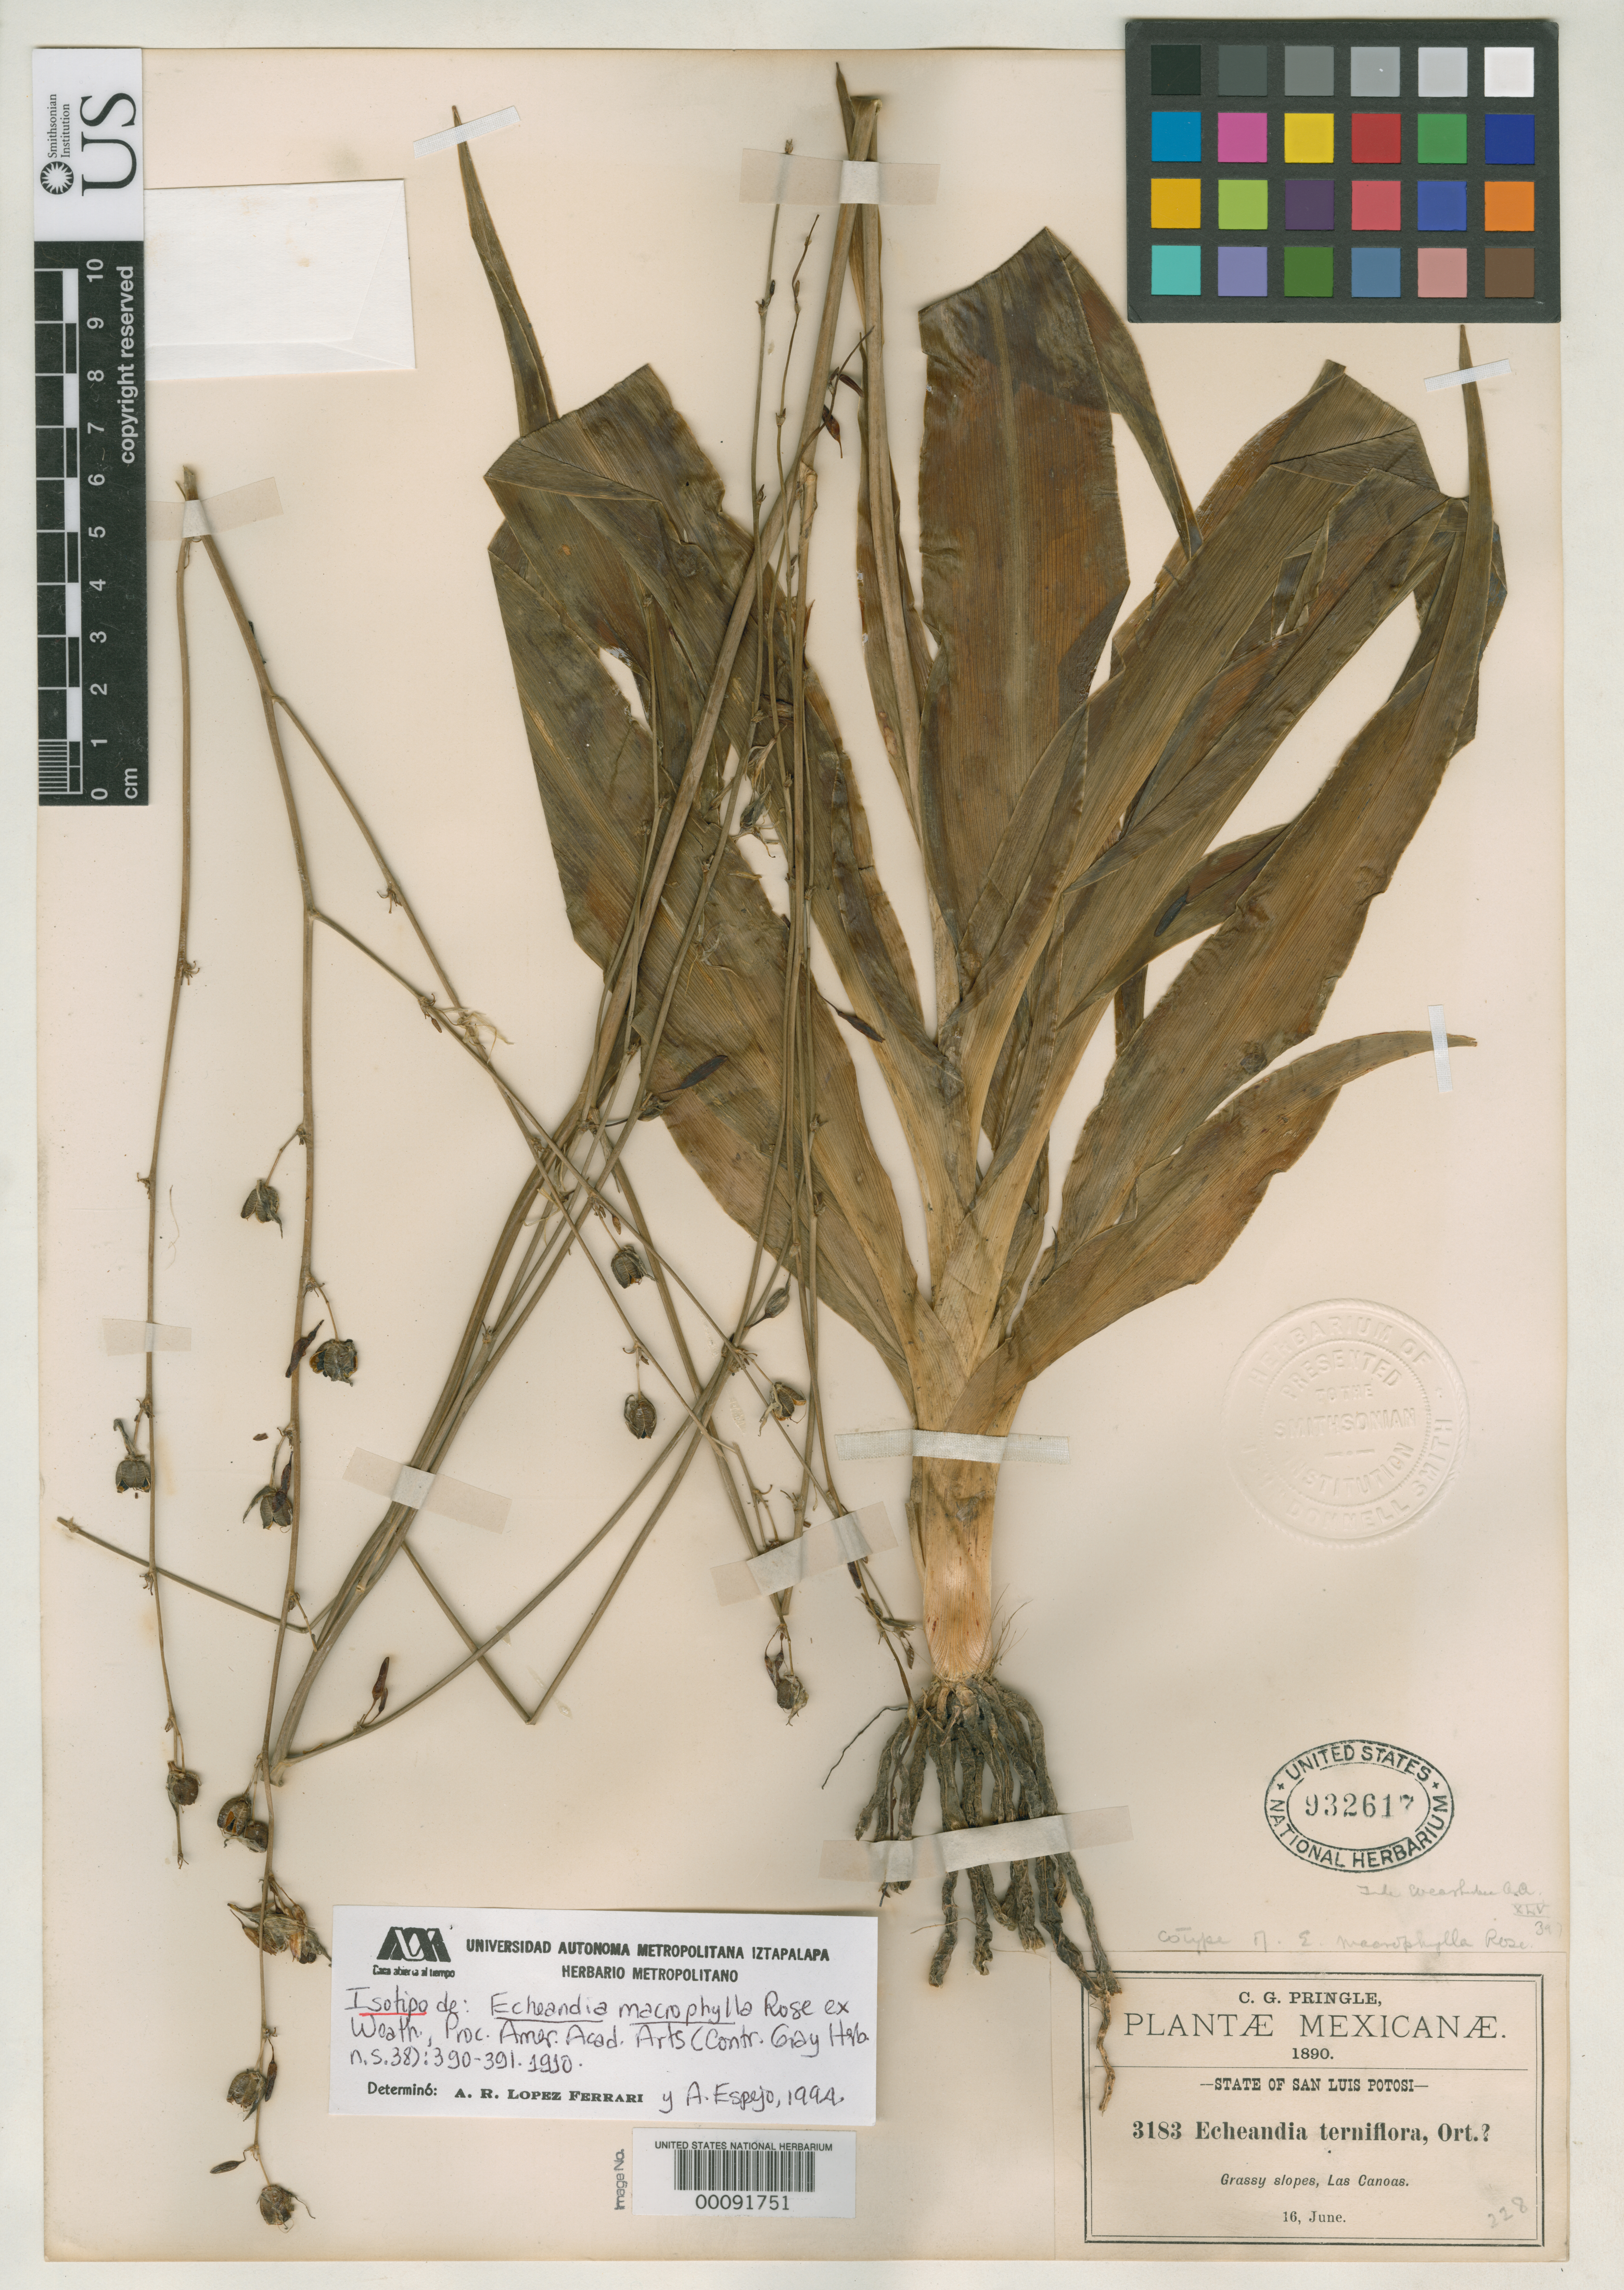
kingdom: Plantae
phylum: Tracheophyta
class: Liliopsida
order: Asparagales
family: Asparagaceae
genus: Echeandia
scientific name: Echeandia macrophylla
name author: Rose ex Weath.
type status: Isotype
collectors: C. G. Pringle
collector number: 3183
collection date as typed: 16 Jun 1890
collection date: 1890-06-16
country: Mexico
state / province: San Luis Potosi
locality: Las Canoas.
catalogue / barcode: US 932617